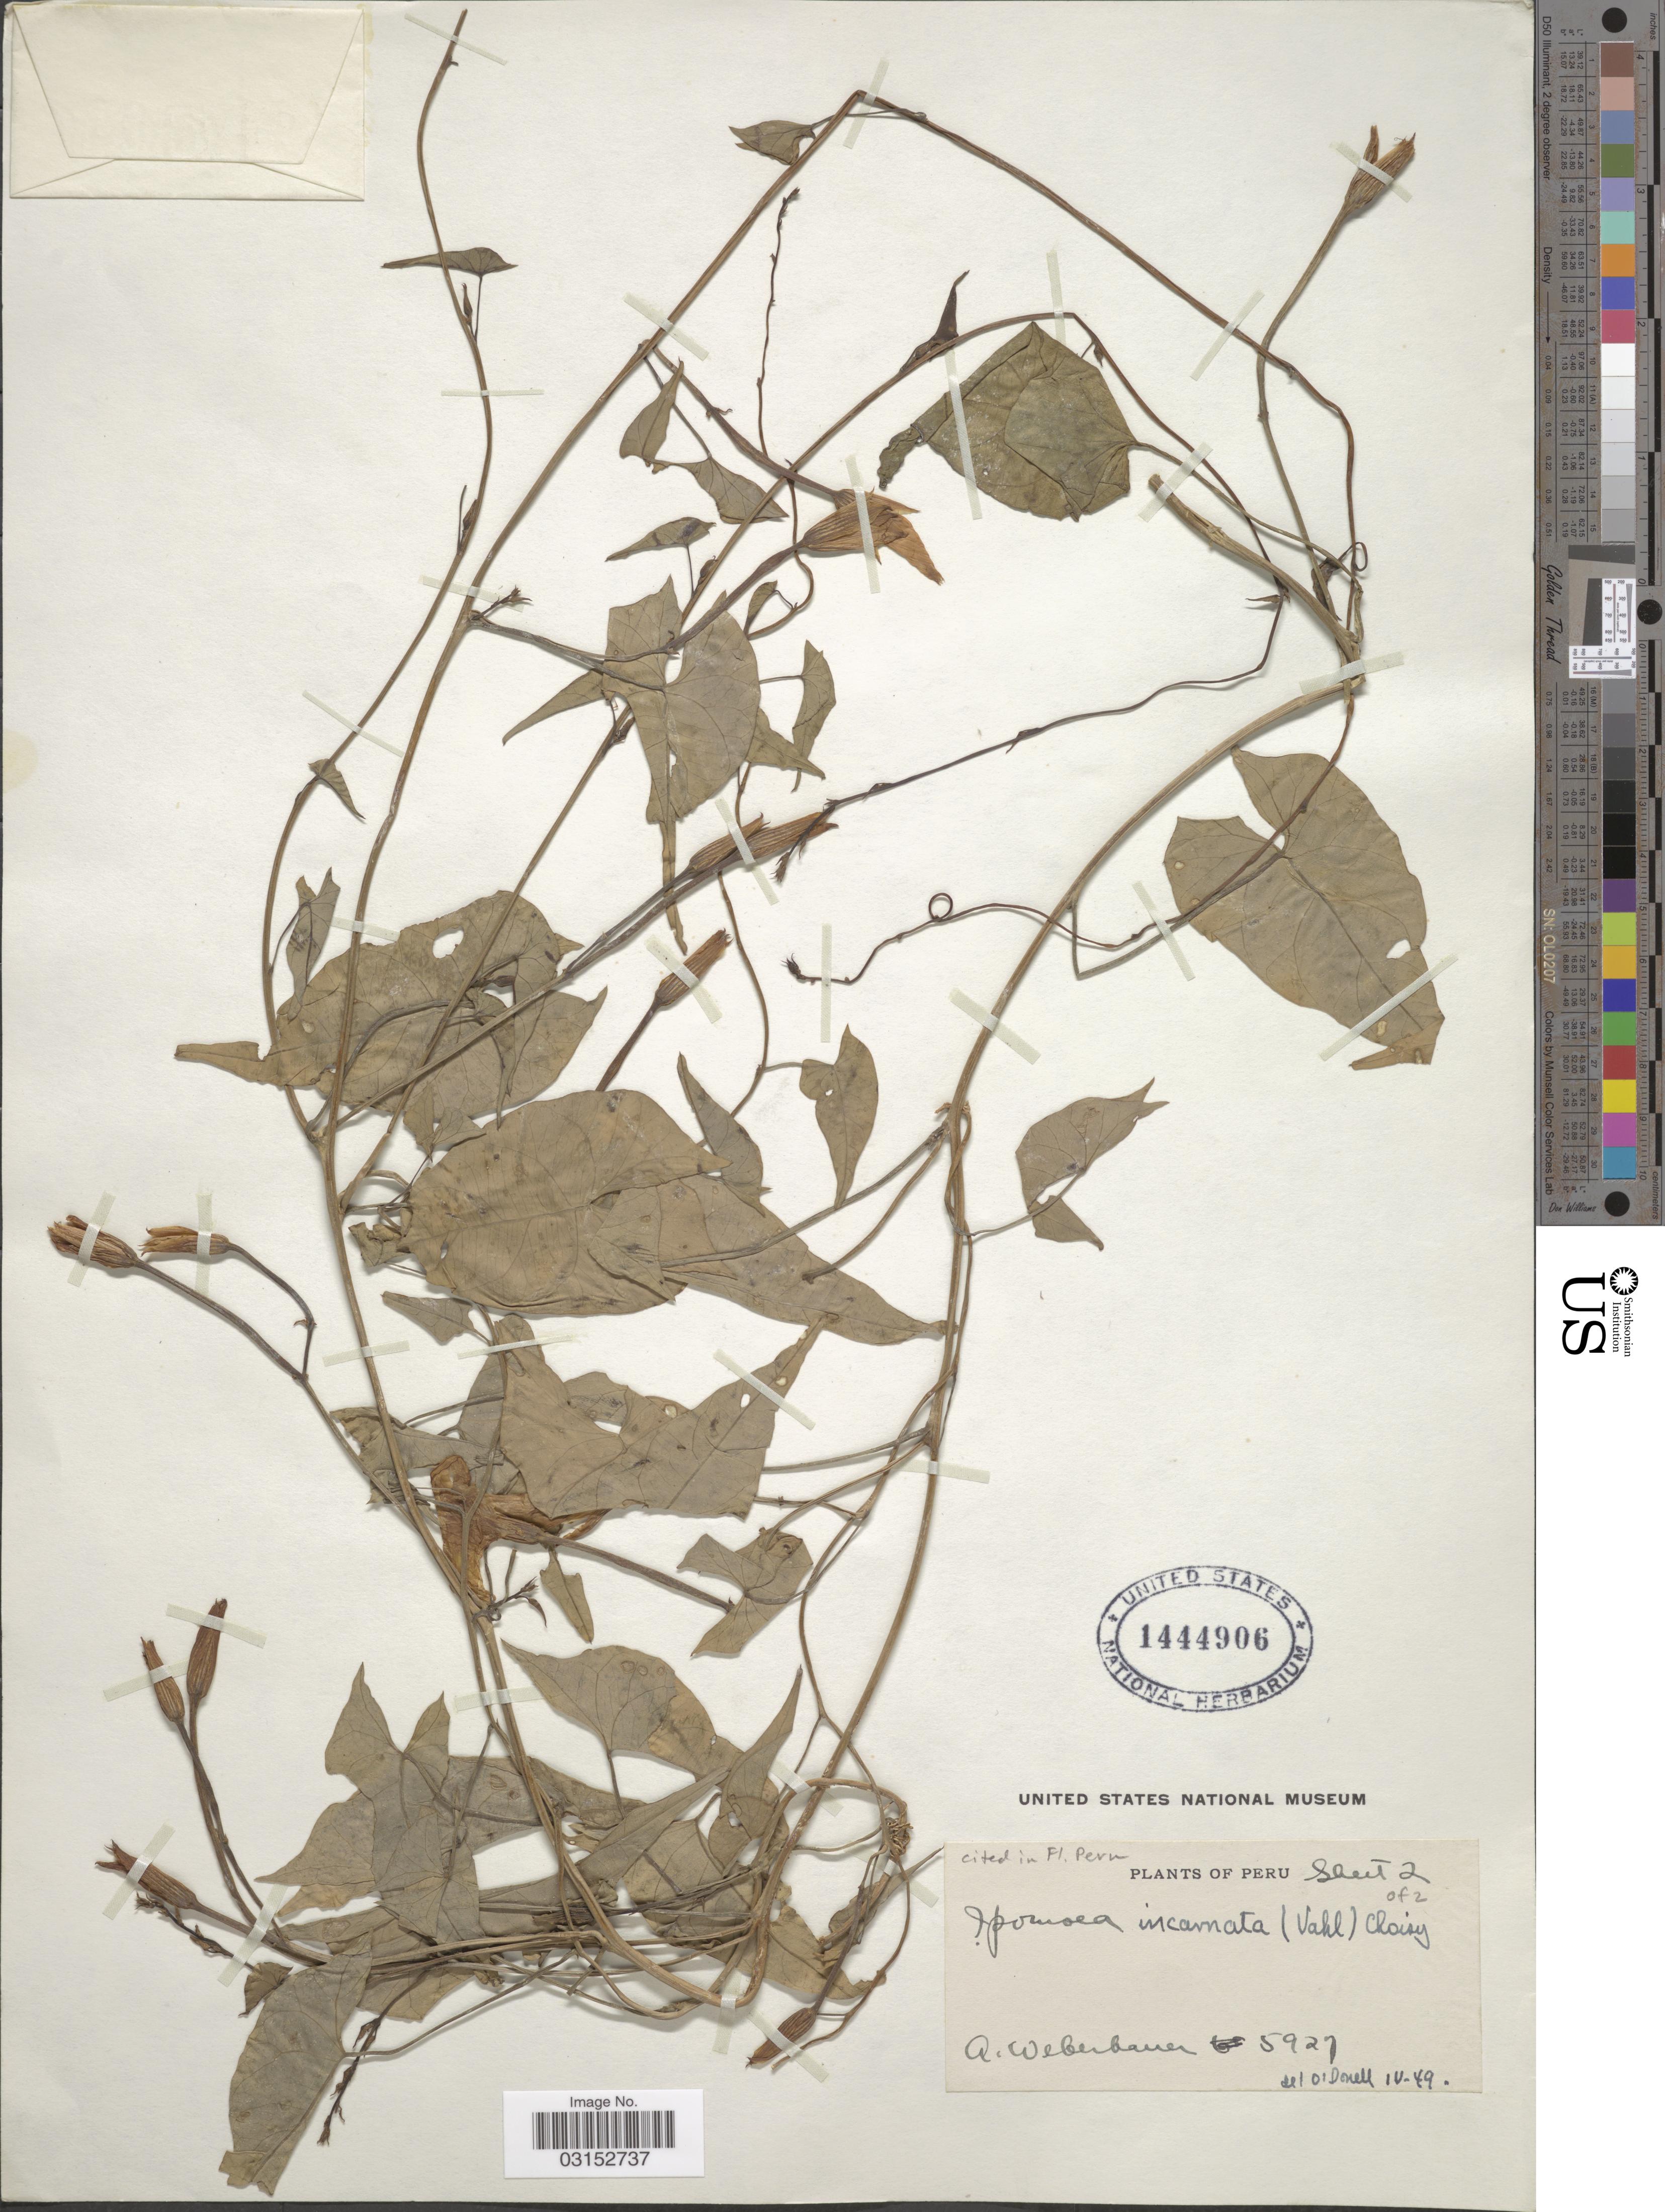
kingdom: Plantae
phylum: Tracheophyta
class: Magnoliopsida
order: Solanales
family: Convolvulaceae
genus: Ipomoea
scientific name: Ipomoea incarnata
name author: (Vahl) Choisy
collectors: A. Weberbauer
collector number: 5927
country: Peru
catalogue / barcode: US 1444906